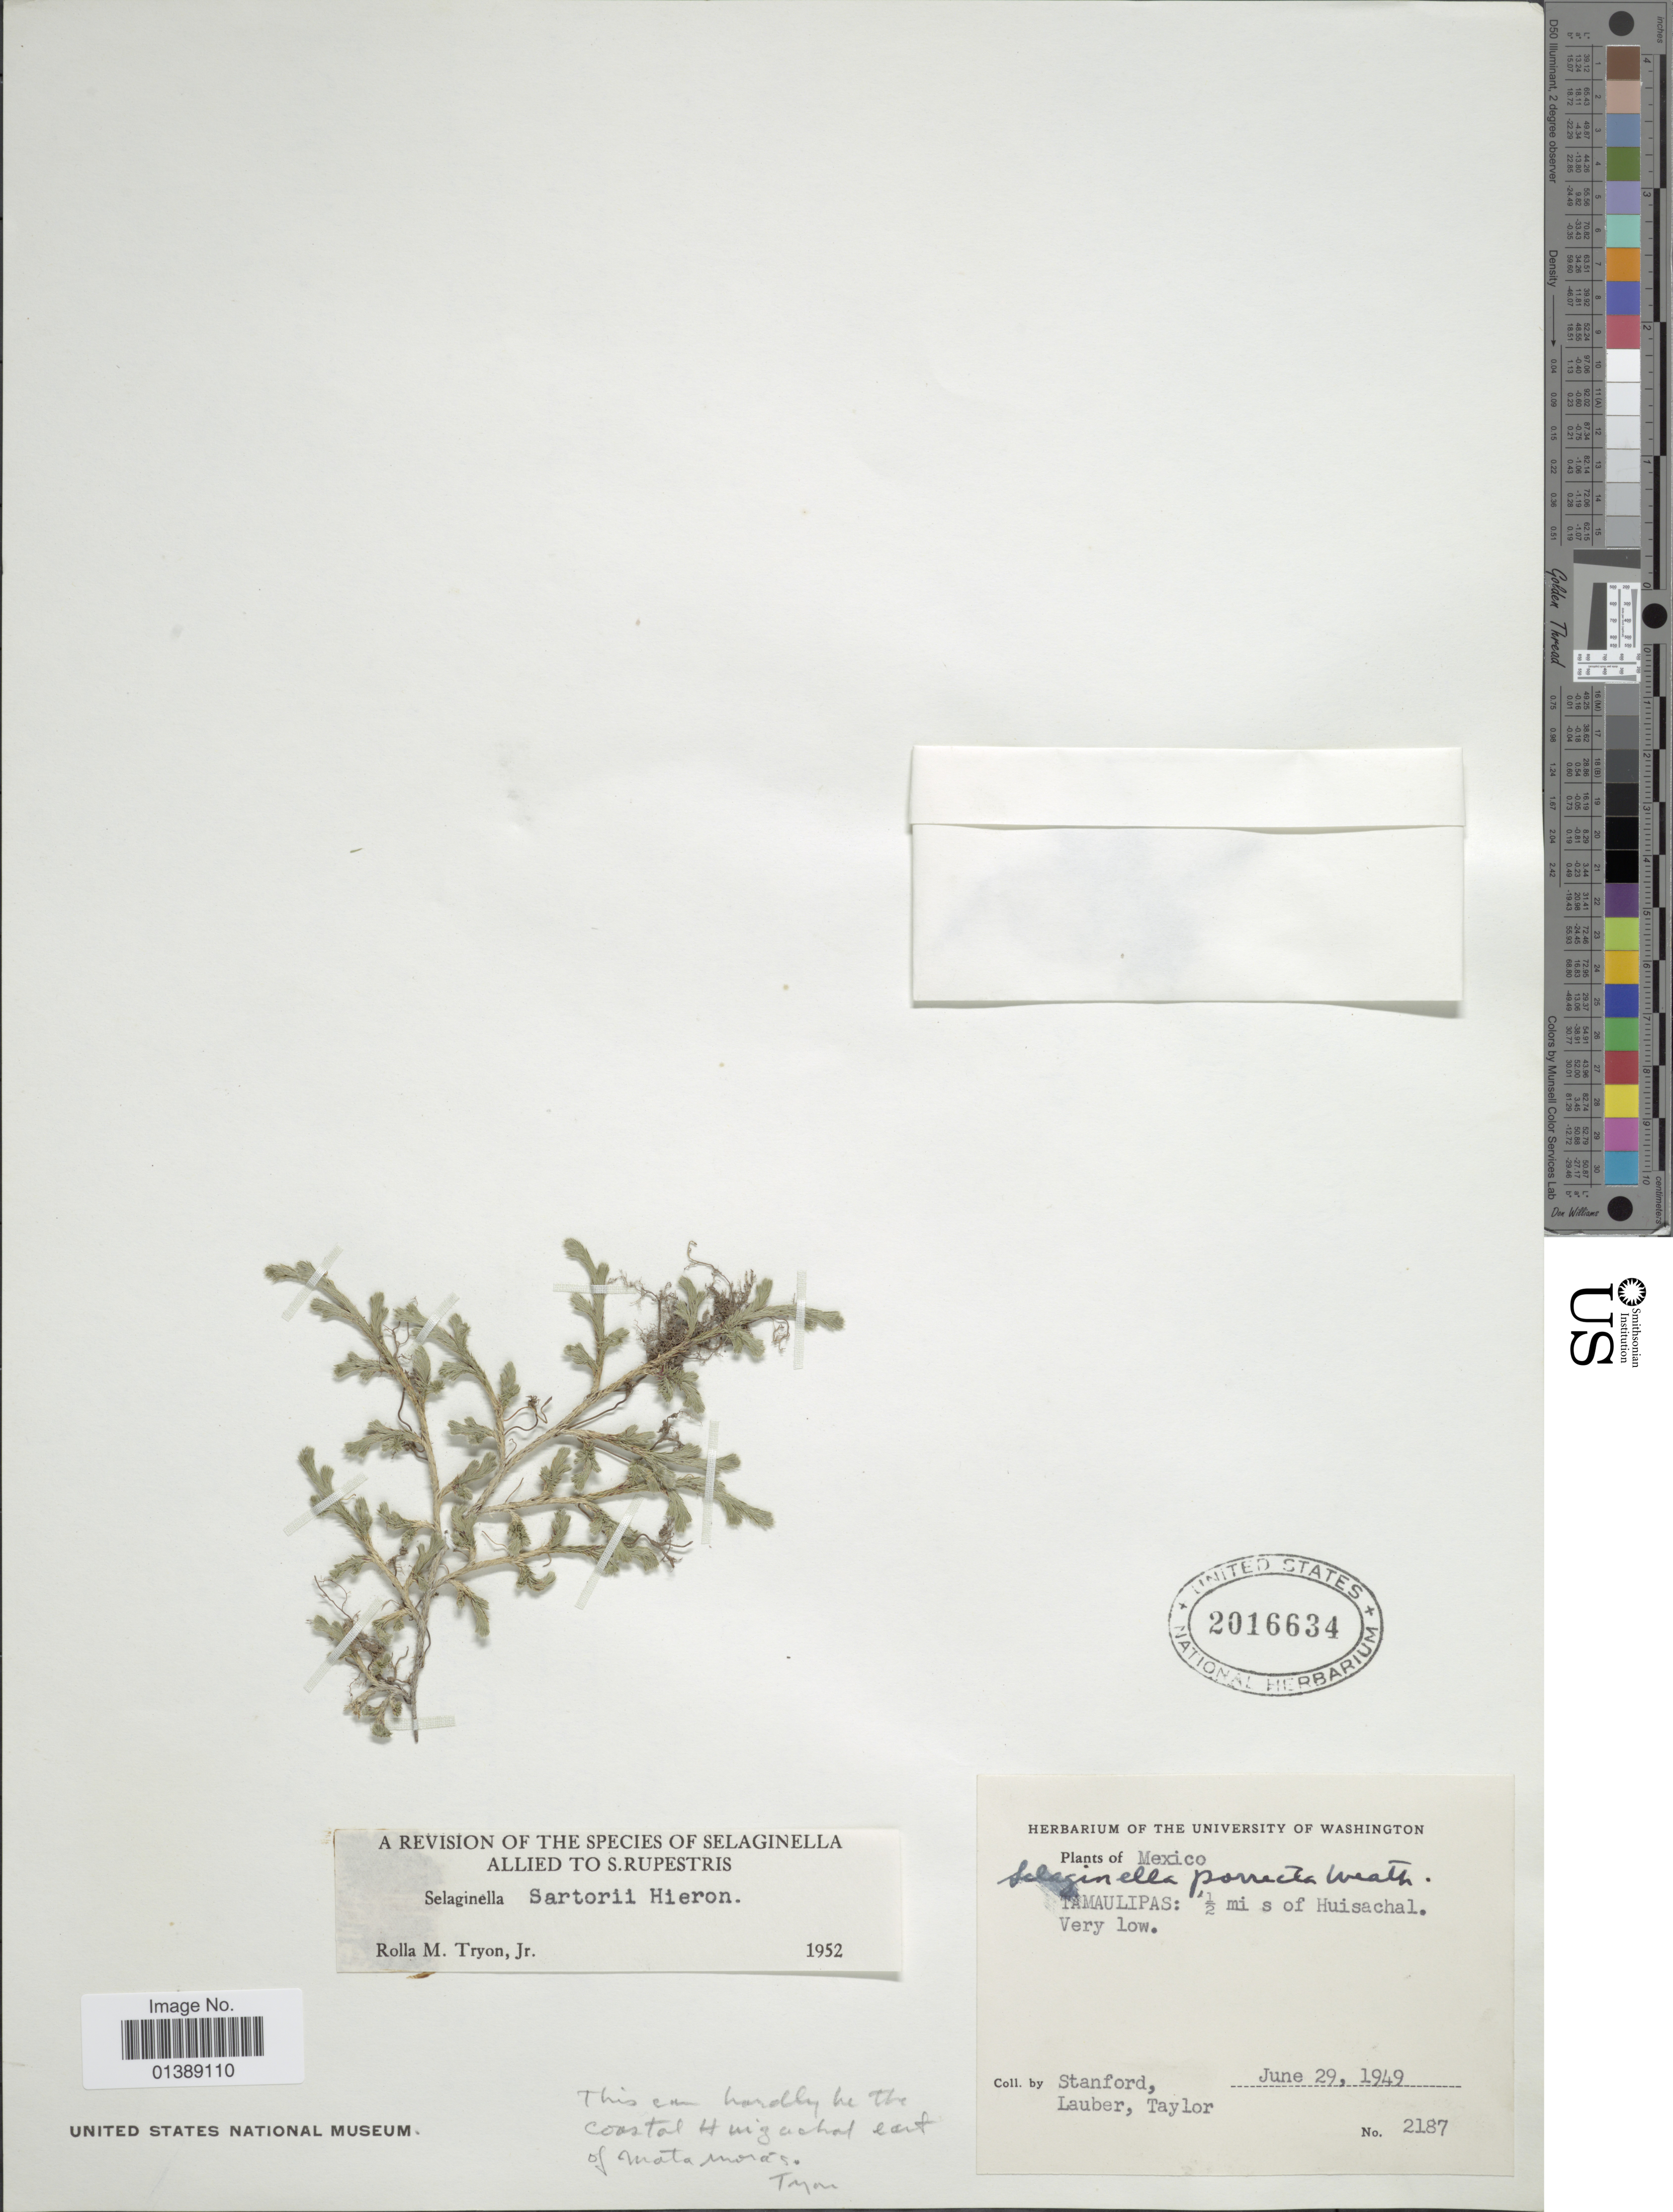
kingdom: Plantae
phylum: Tracheophyta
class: Lycopodiopsida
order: Selaginellales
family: Selaginellaceae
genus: Selaginella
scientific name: Selaginella sartorii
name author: Hieron.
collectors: Standford, -. Lauber & -- Taylor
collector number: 2187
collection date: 1949-06-29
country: Mexico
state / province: Tamaulipas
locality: ½ mi s of Huisachal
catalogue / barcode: US 2016634